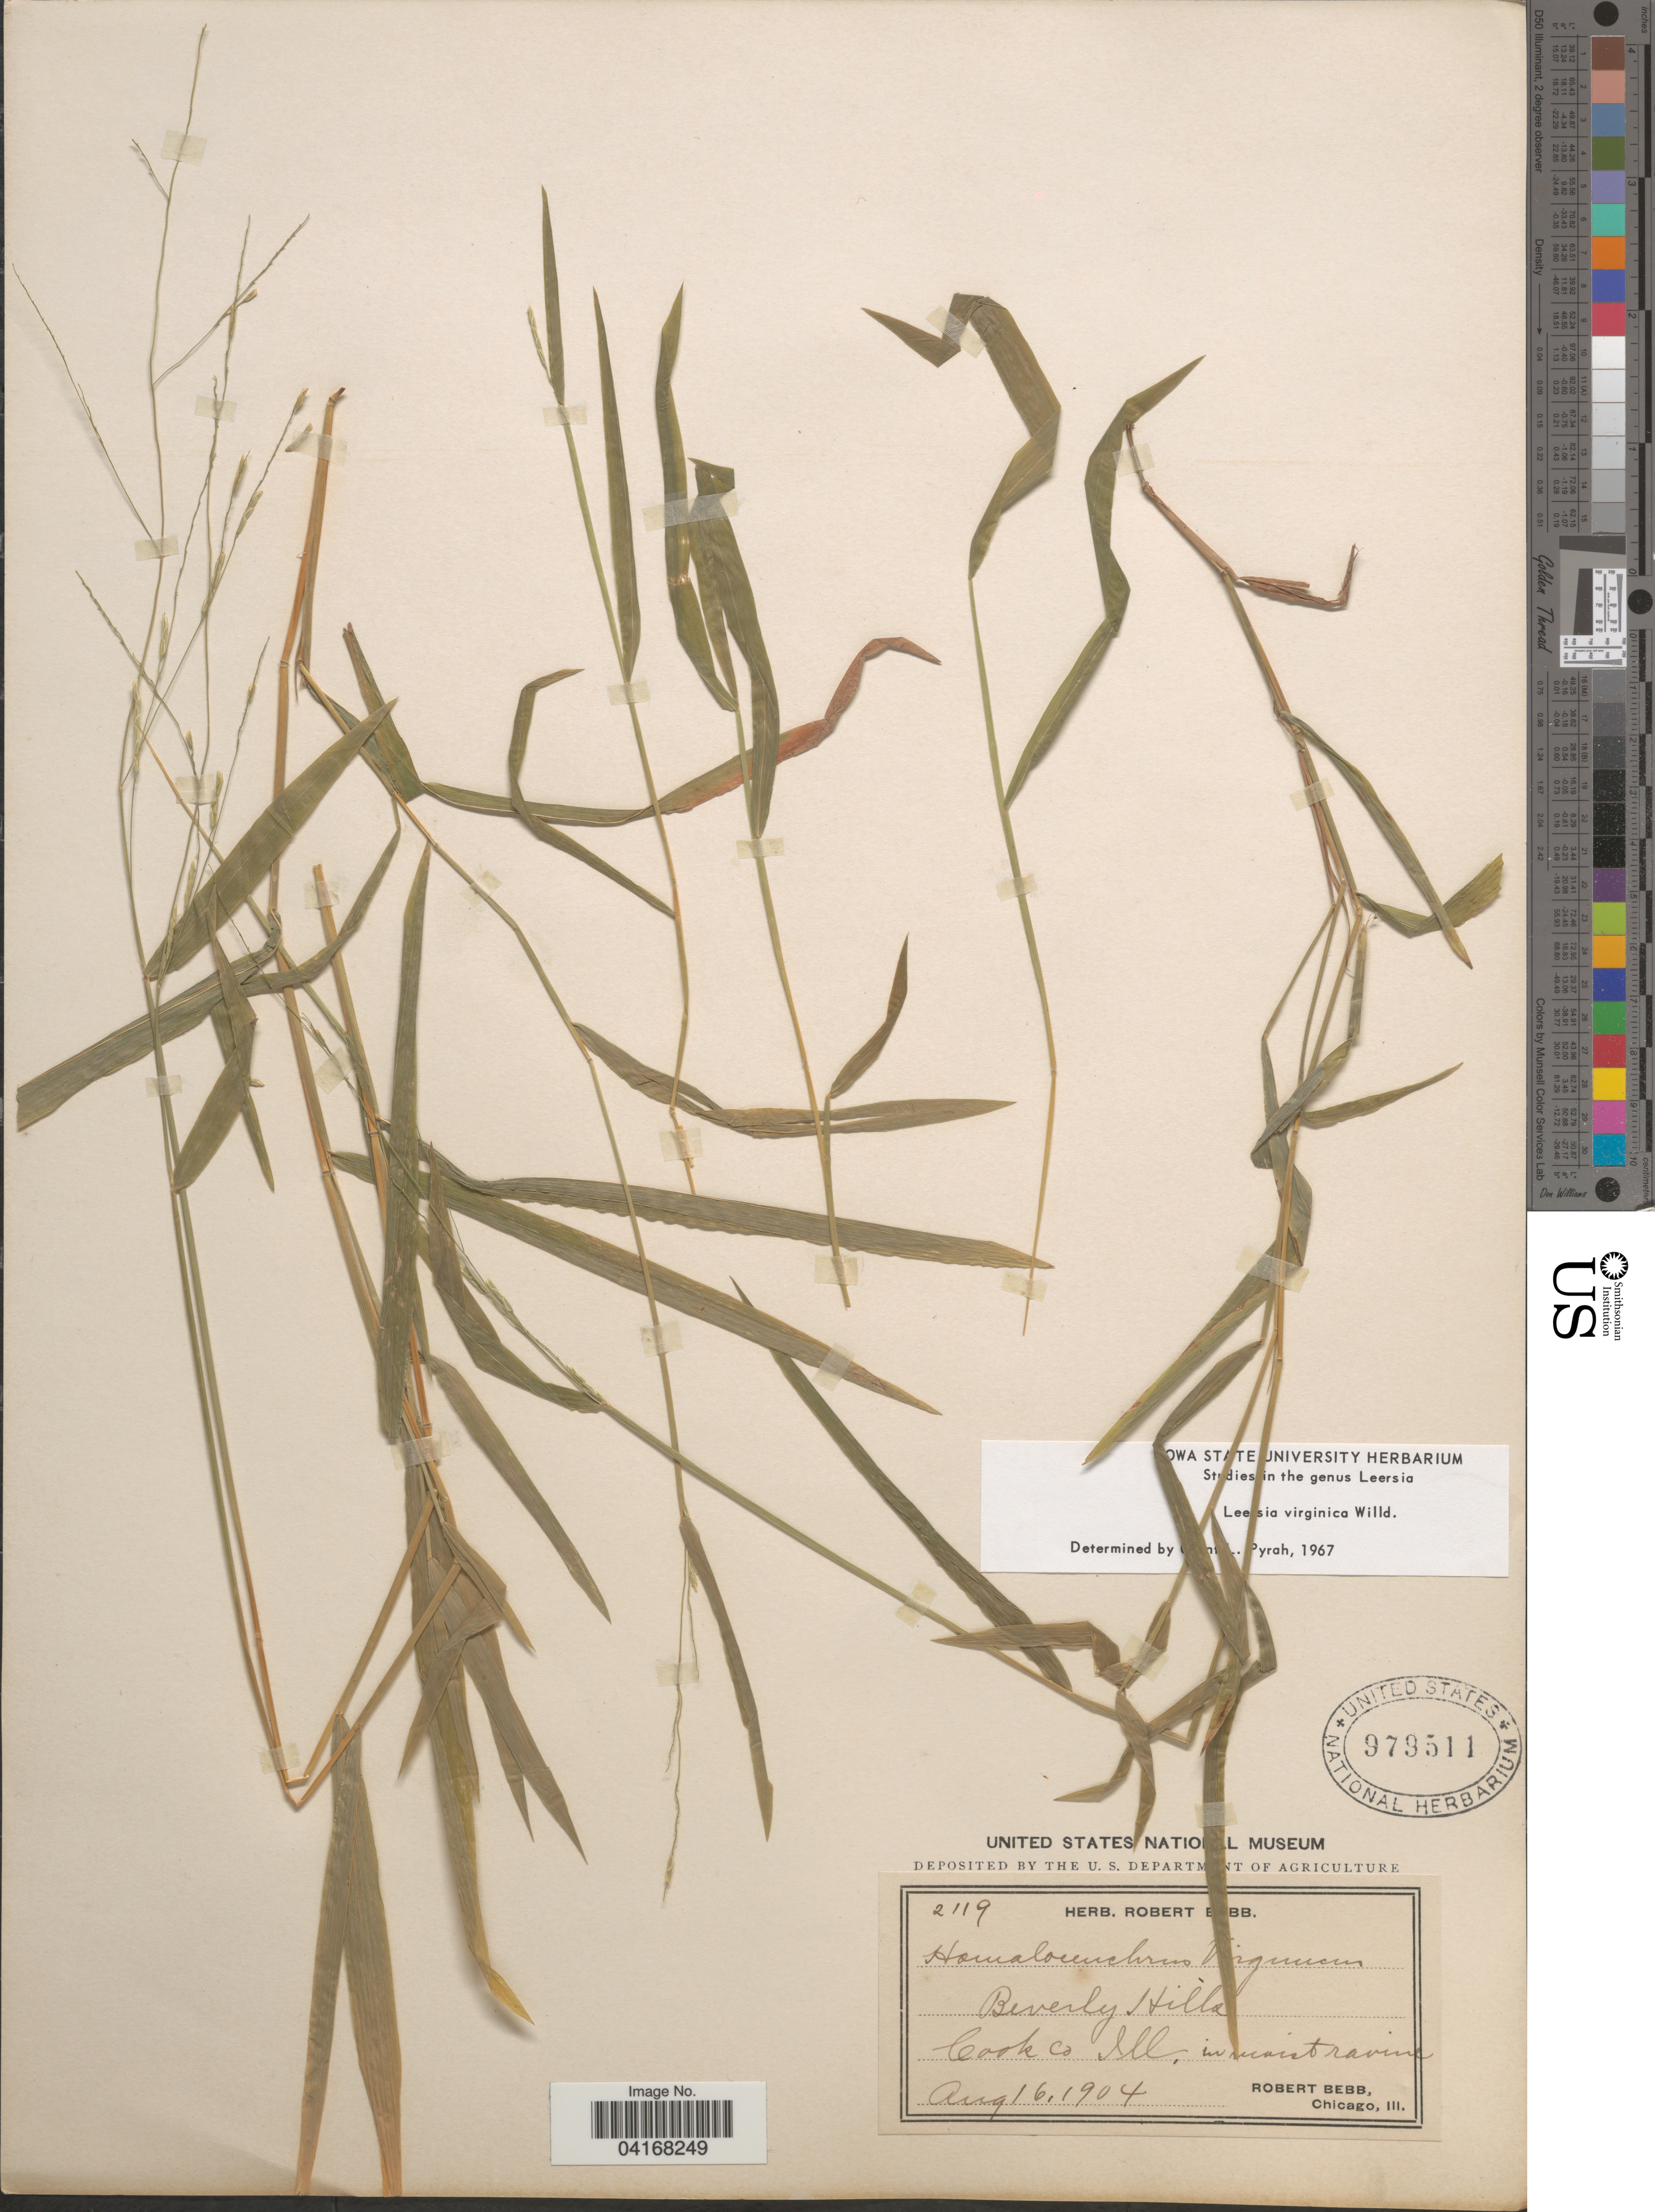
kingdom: Plantae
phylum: Tracheophyta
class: Liliopsida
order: Poales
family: Poaceae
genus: Leersia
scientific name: Leersia virginica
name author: Willd.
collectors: R. Bebb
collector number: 2119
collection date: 1904-08-16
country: United States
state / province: Illinois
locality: Beverly Hills Cook Co, in moist ravine.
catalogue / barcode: US 979511